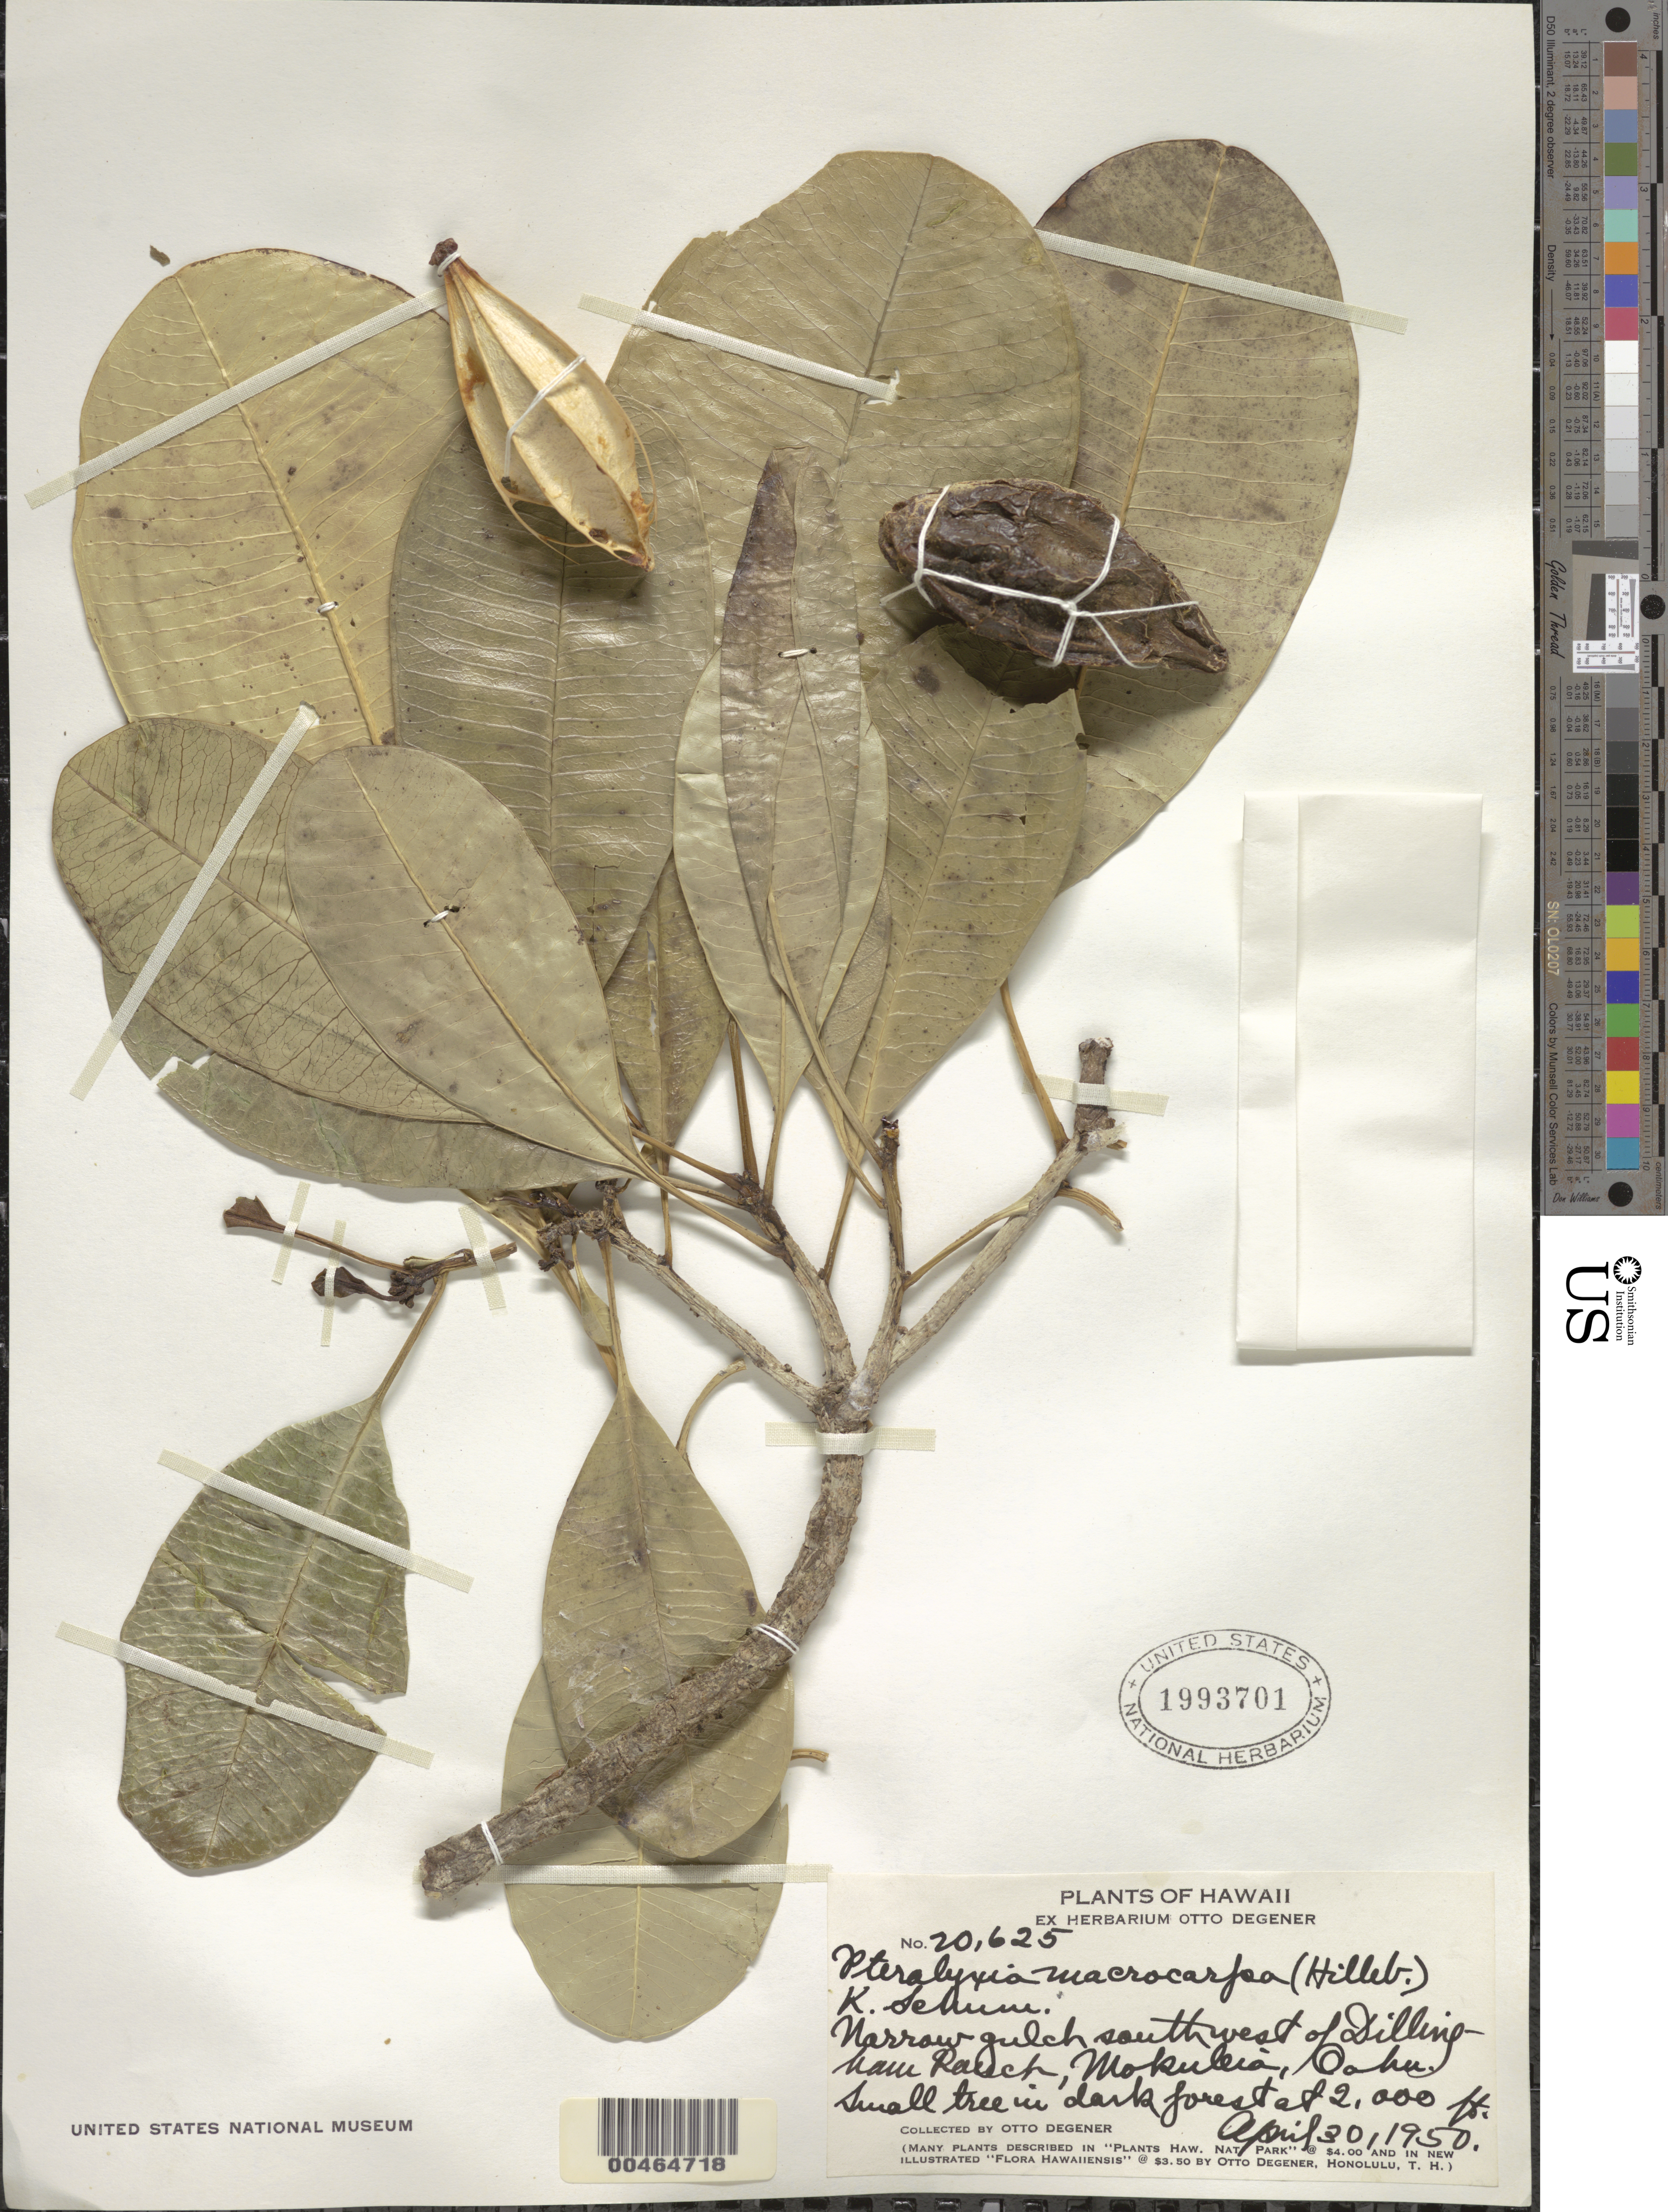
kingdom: Plantae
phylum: Tracheophyta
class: Magnoliopsida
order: Gentianales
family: Apocynaceae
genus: Pteralyxia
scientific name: Pteralyxia macrocarpa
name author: (Hillebr.) K. Schum.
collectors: O. Degener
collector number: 20625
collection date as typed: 30 Apr 1950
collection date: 1950-04-30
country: United States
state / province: Hawaii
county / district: Honolulu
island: Oahu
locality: Narrow gulch SW of Dillingham Ranch, Mokuleia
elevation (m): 610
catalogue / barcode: US 1993701